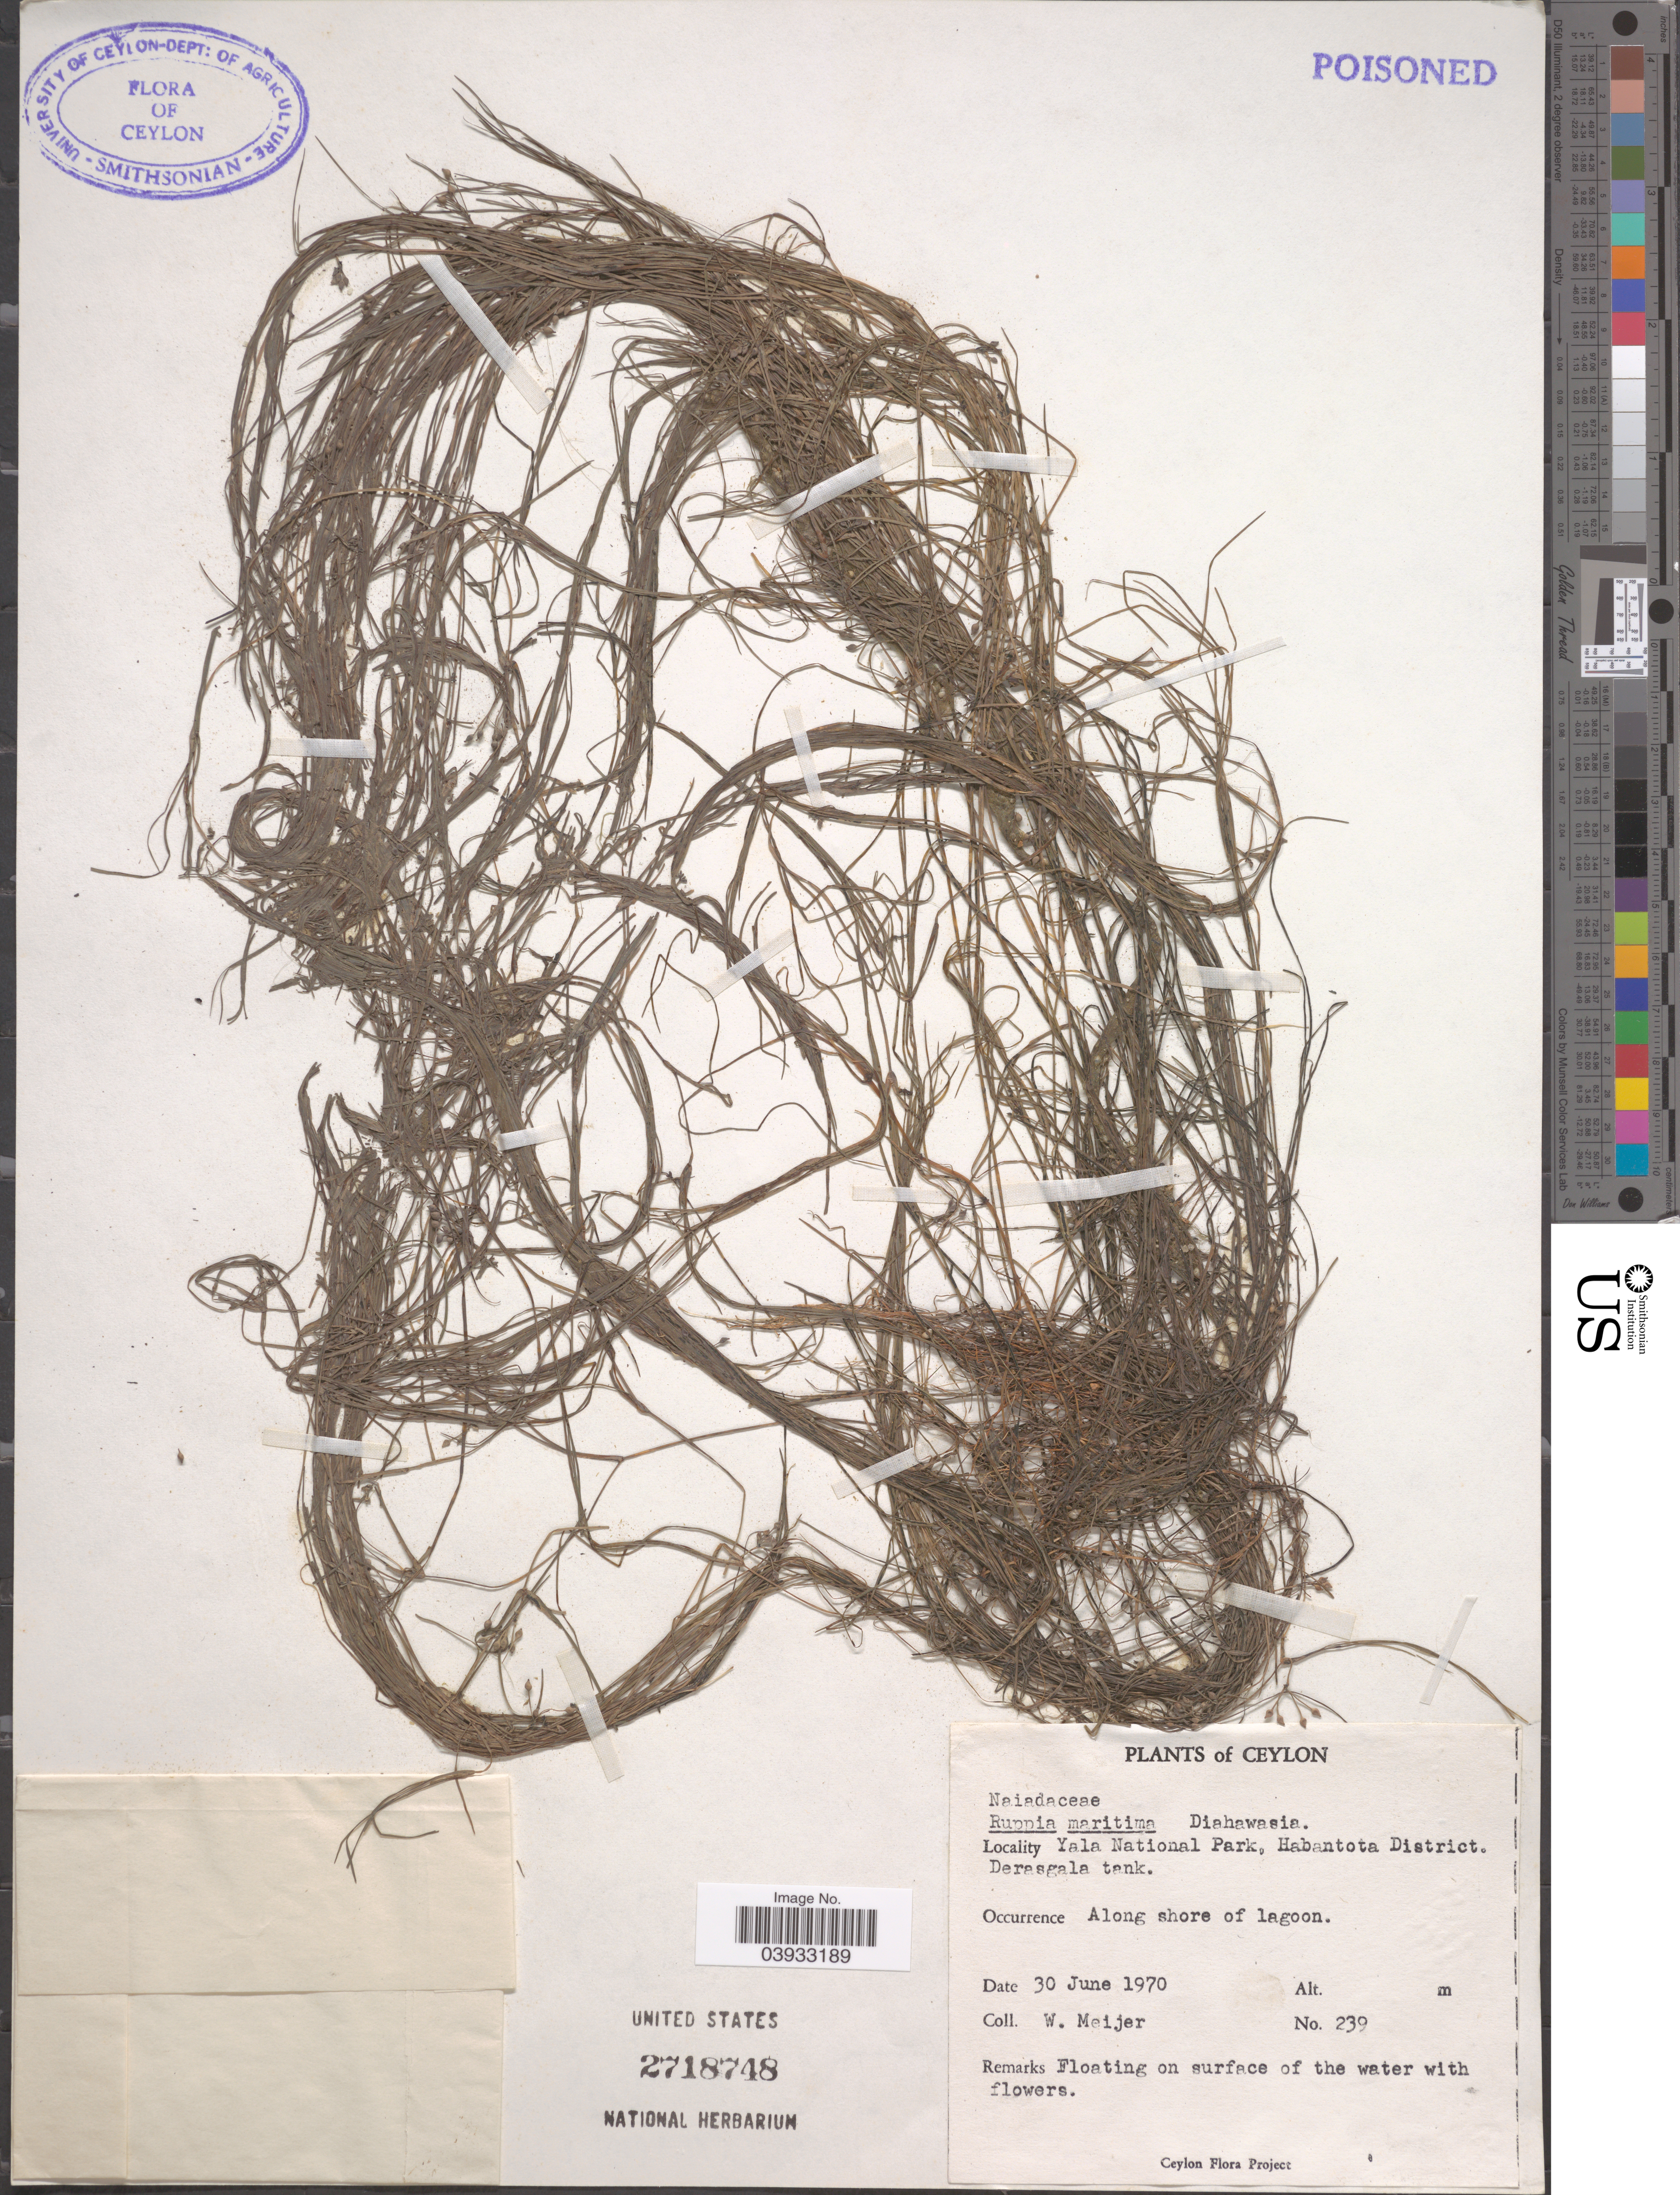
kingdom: Plantae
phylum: Tracheophyta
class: Liliopsida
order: Alismatales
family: Ruppiaceae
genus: Ruppia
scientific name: Ruppia maritima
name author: L.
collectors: W. Meijer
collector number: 239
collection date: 1970-06-30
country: Sri Lanka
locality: Ceylon. Yala National Park, Habantota District. Derasgala tank.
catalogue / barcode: US 2718748